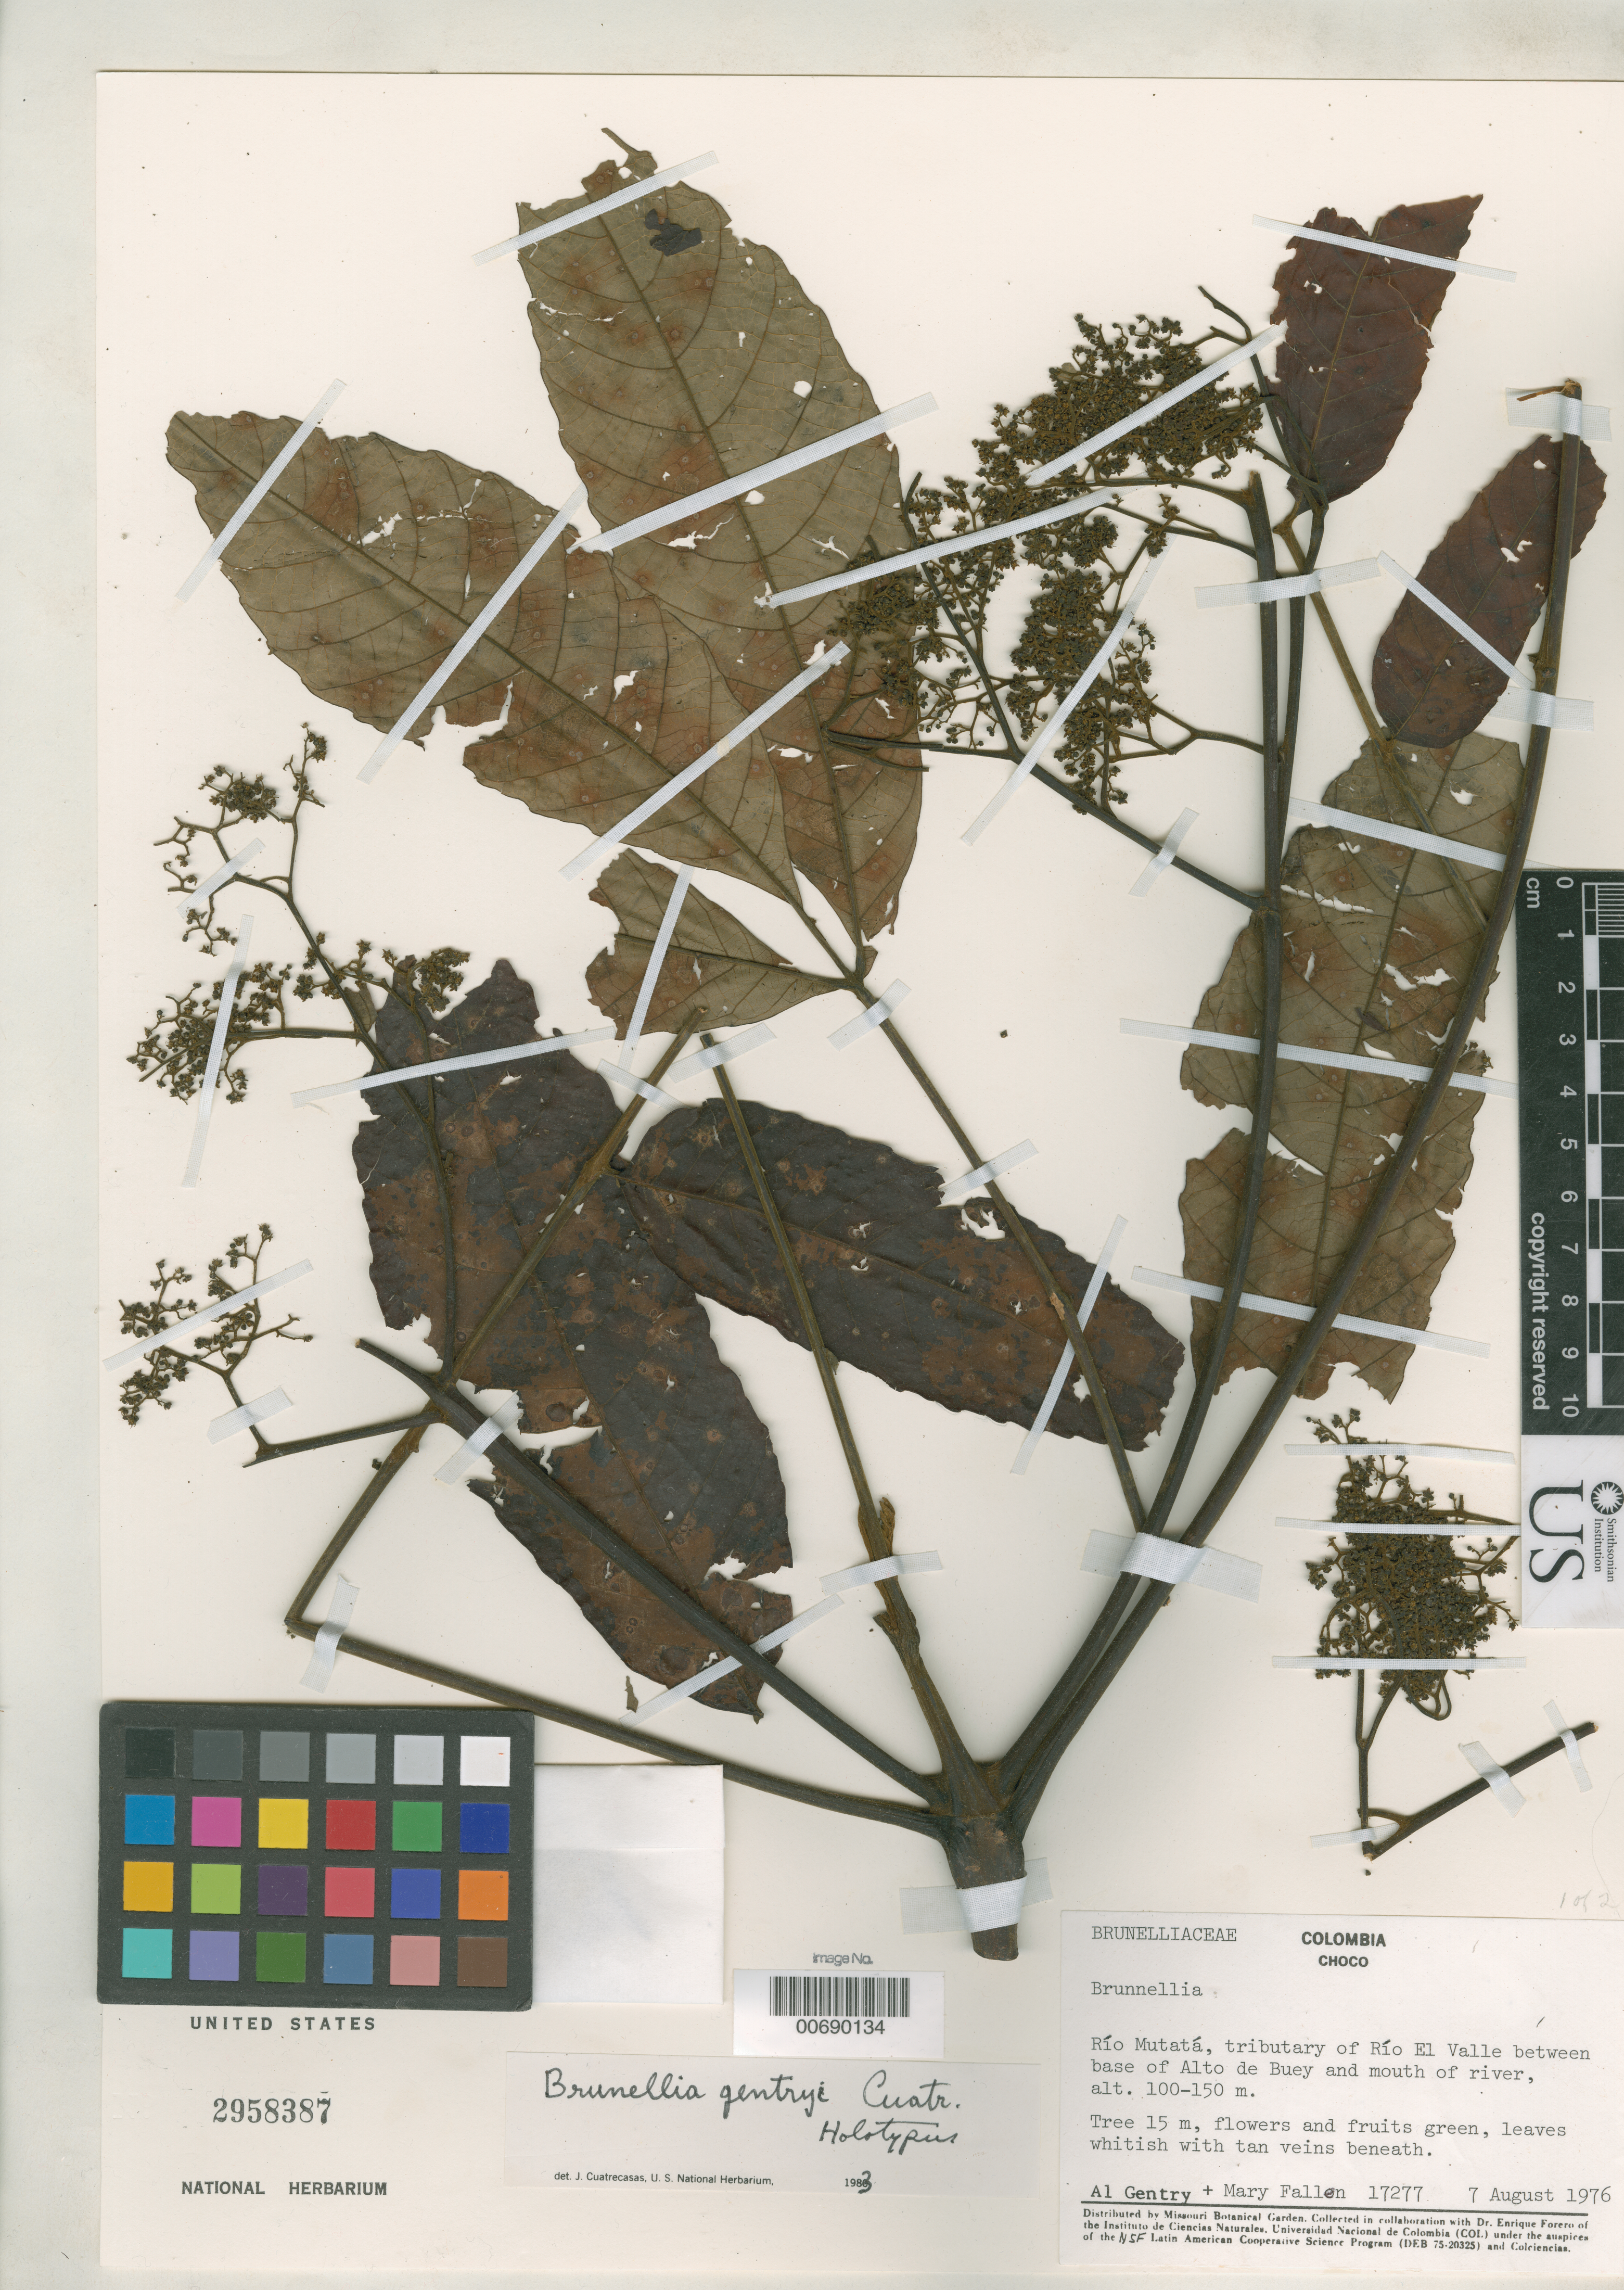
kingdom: Plantae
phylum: Tracheophyta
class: Magnoliopsida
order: Oxalidales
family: Brunelliaceae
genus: Brunellia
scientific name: Brunellia gentryi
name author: Cuatrec.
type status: Holotype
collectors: A. H. Gentry & M. Fallen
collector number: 17277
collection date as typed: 07 Aug 1976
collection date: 1976-08-07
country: Colombia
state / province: Chocó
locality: Rio Mutata tributary of Rio Valle, between Alto de Buey and mouth of River.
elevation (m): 100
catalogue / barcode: US 2958387